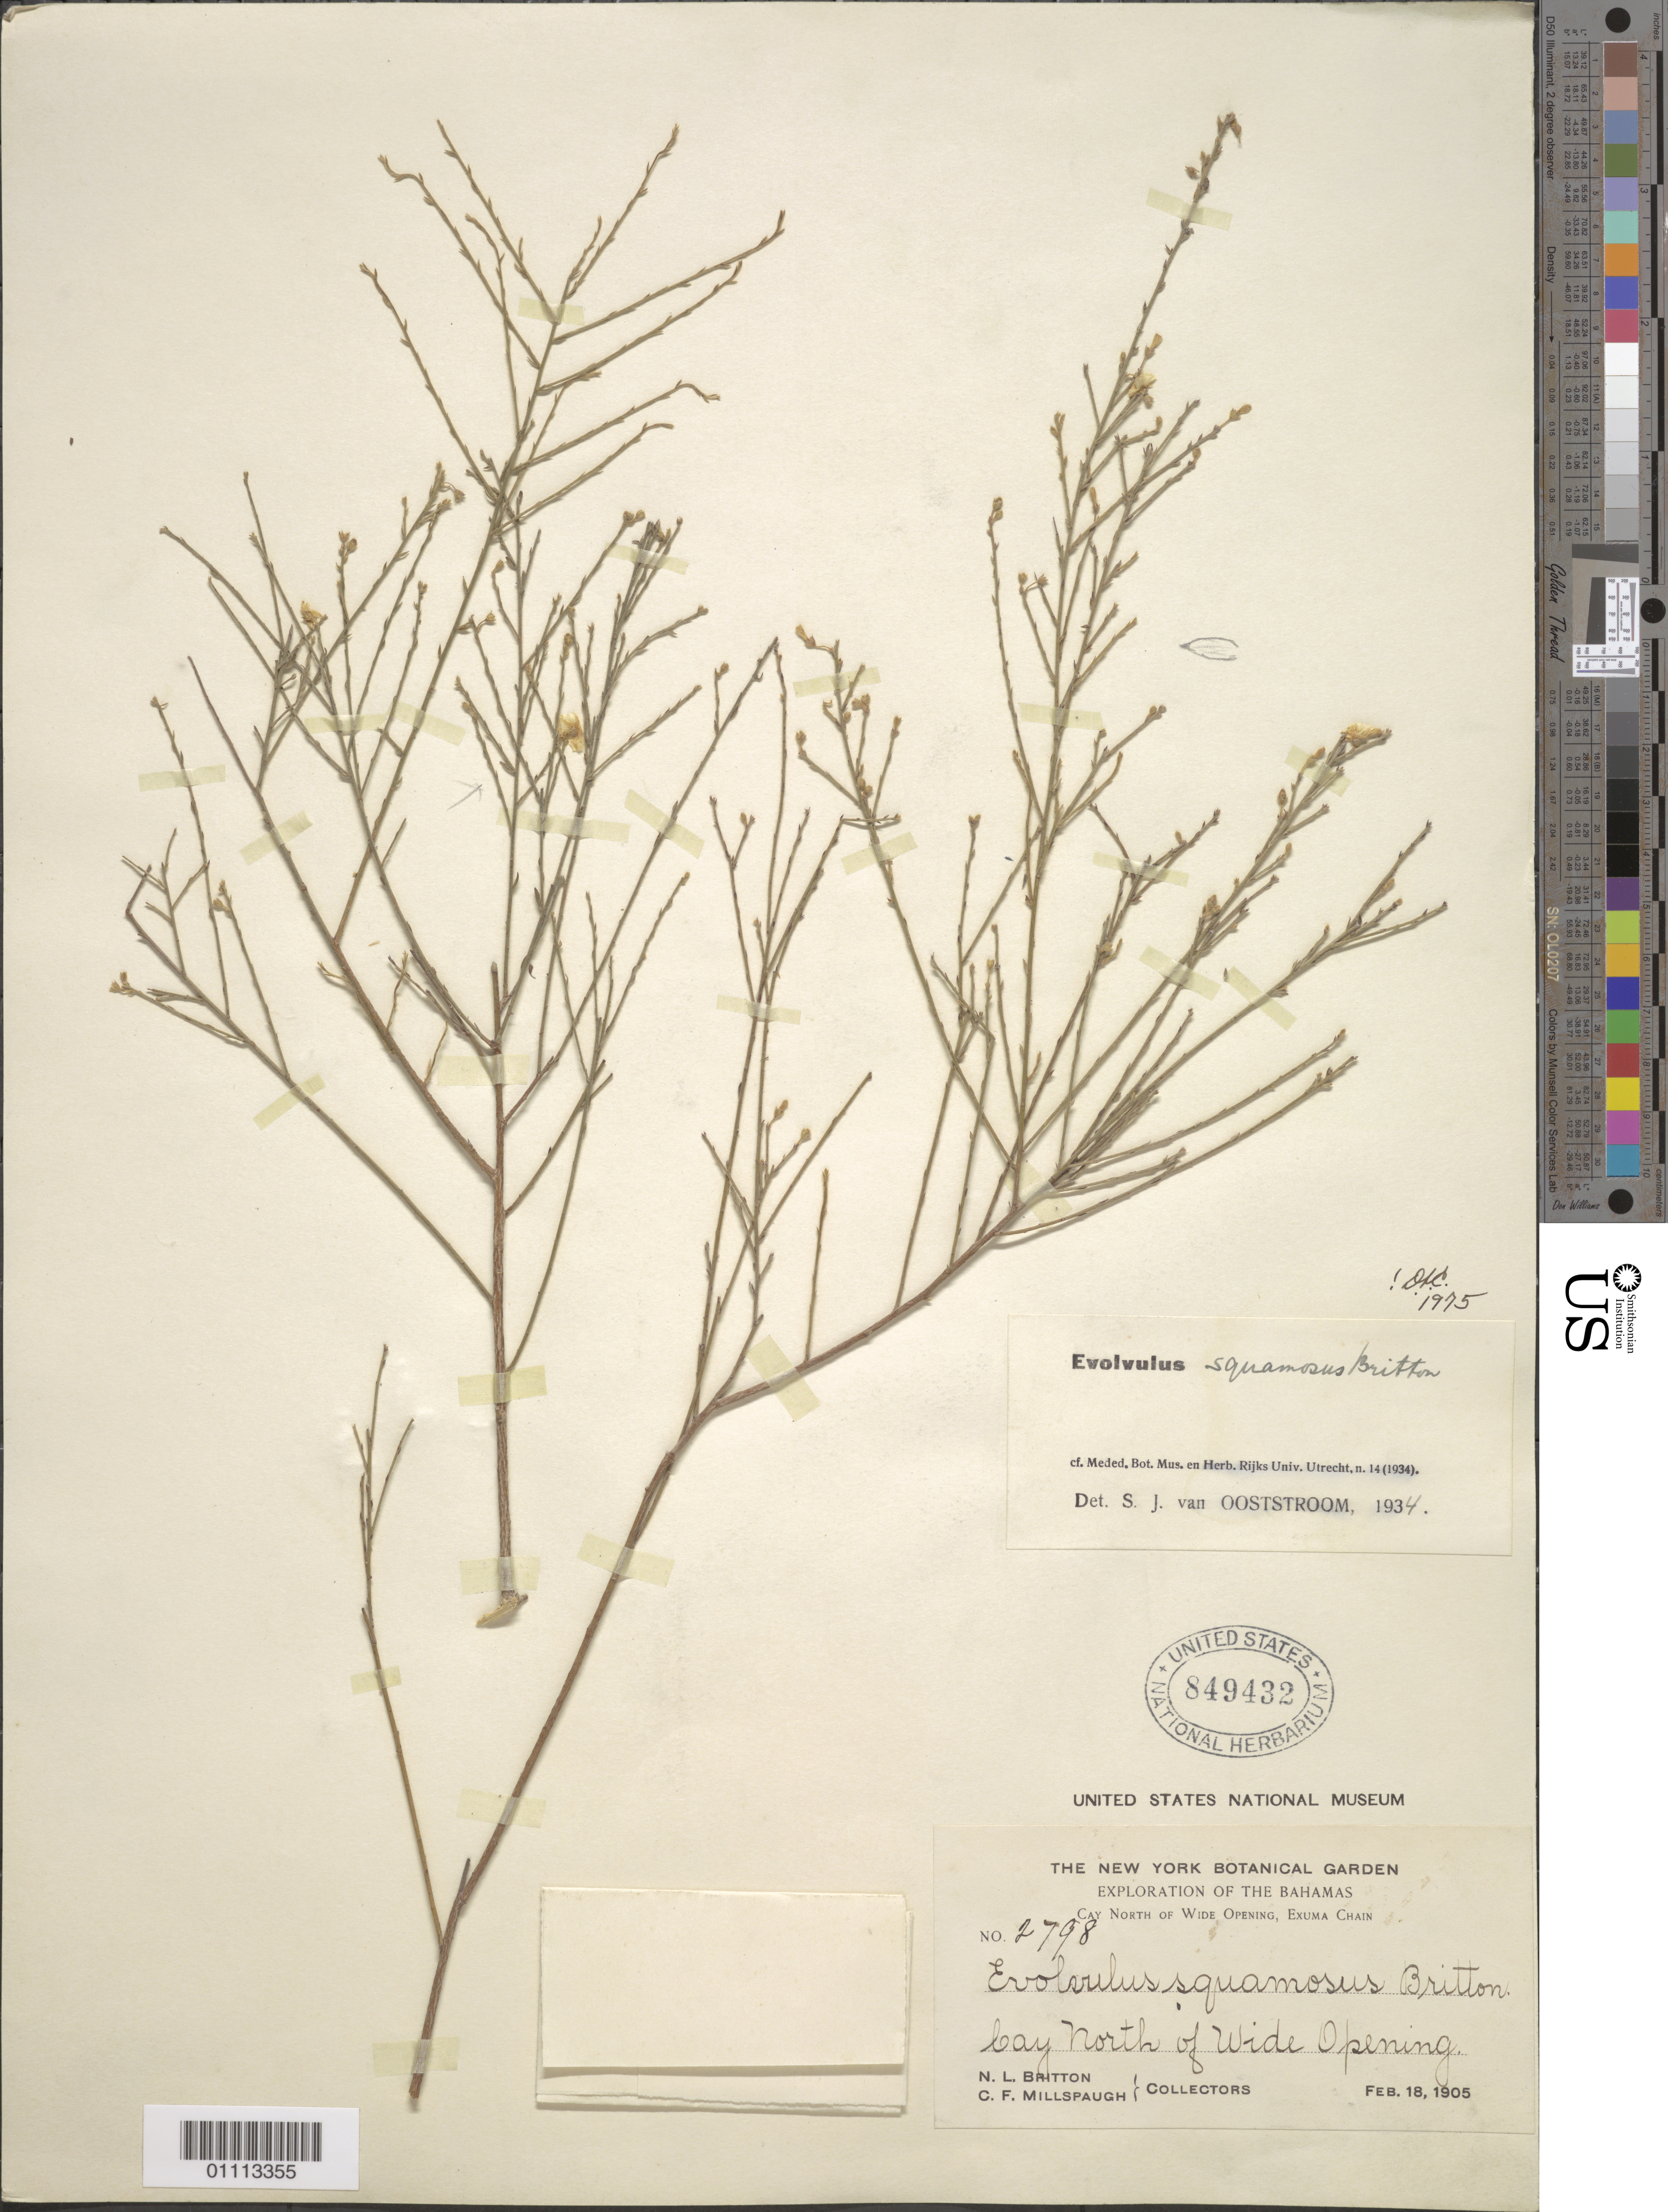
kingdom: Plantae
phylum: Tracheophyta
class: Magnoliopsida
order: Solanales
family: Convolvulaceae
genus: Evolvulus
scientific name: Evolvulus squamosus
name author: Britton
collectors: N. Britton & C. F. Millspaugh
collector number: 2798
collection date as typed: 18 Feb 1905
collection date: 1905-02-18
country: Bahamas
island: Exuma Chain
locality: Cay N of Wide Opening.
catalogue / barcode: US 849432